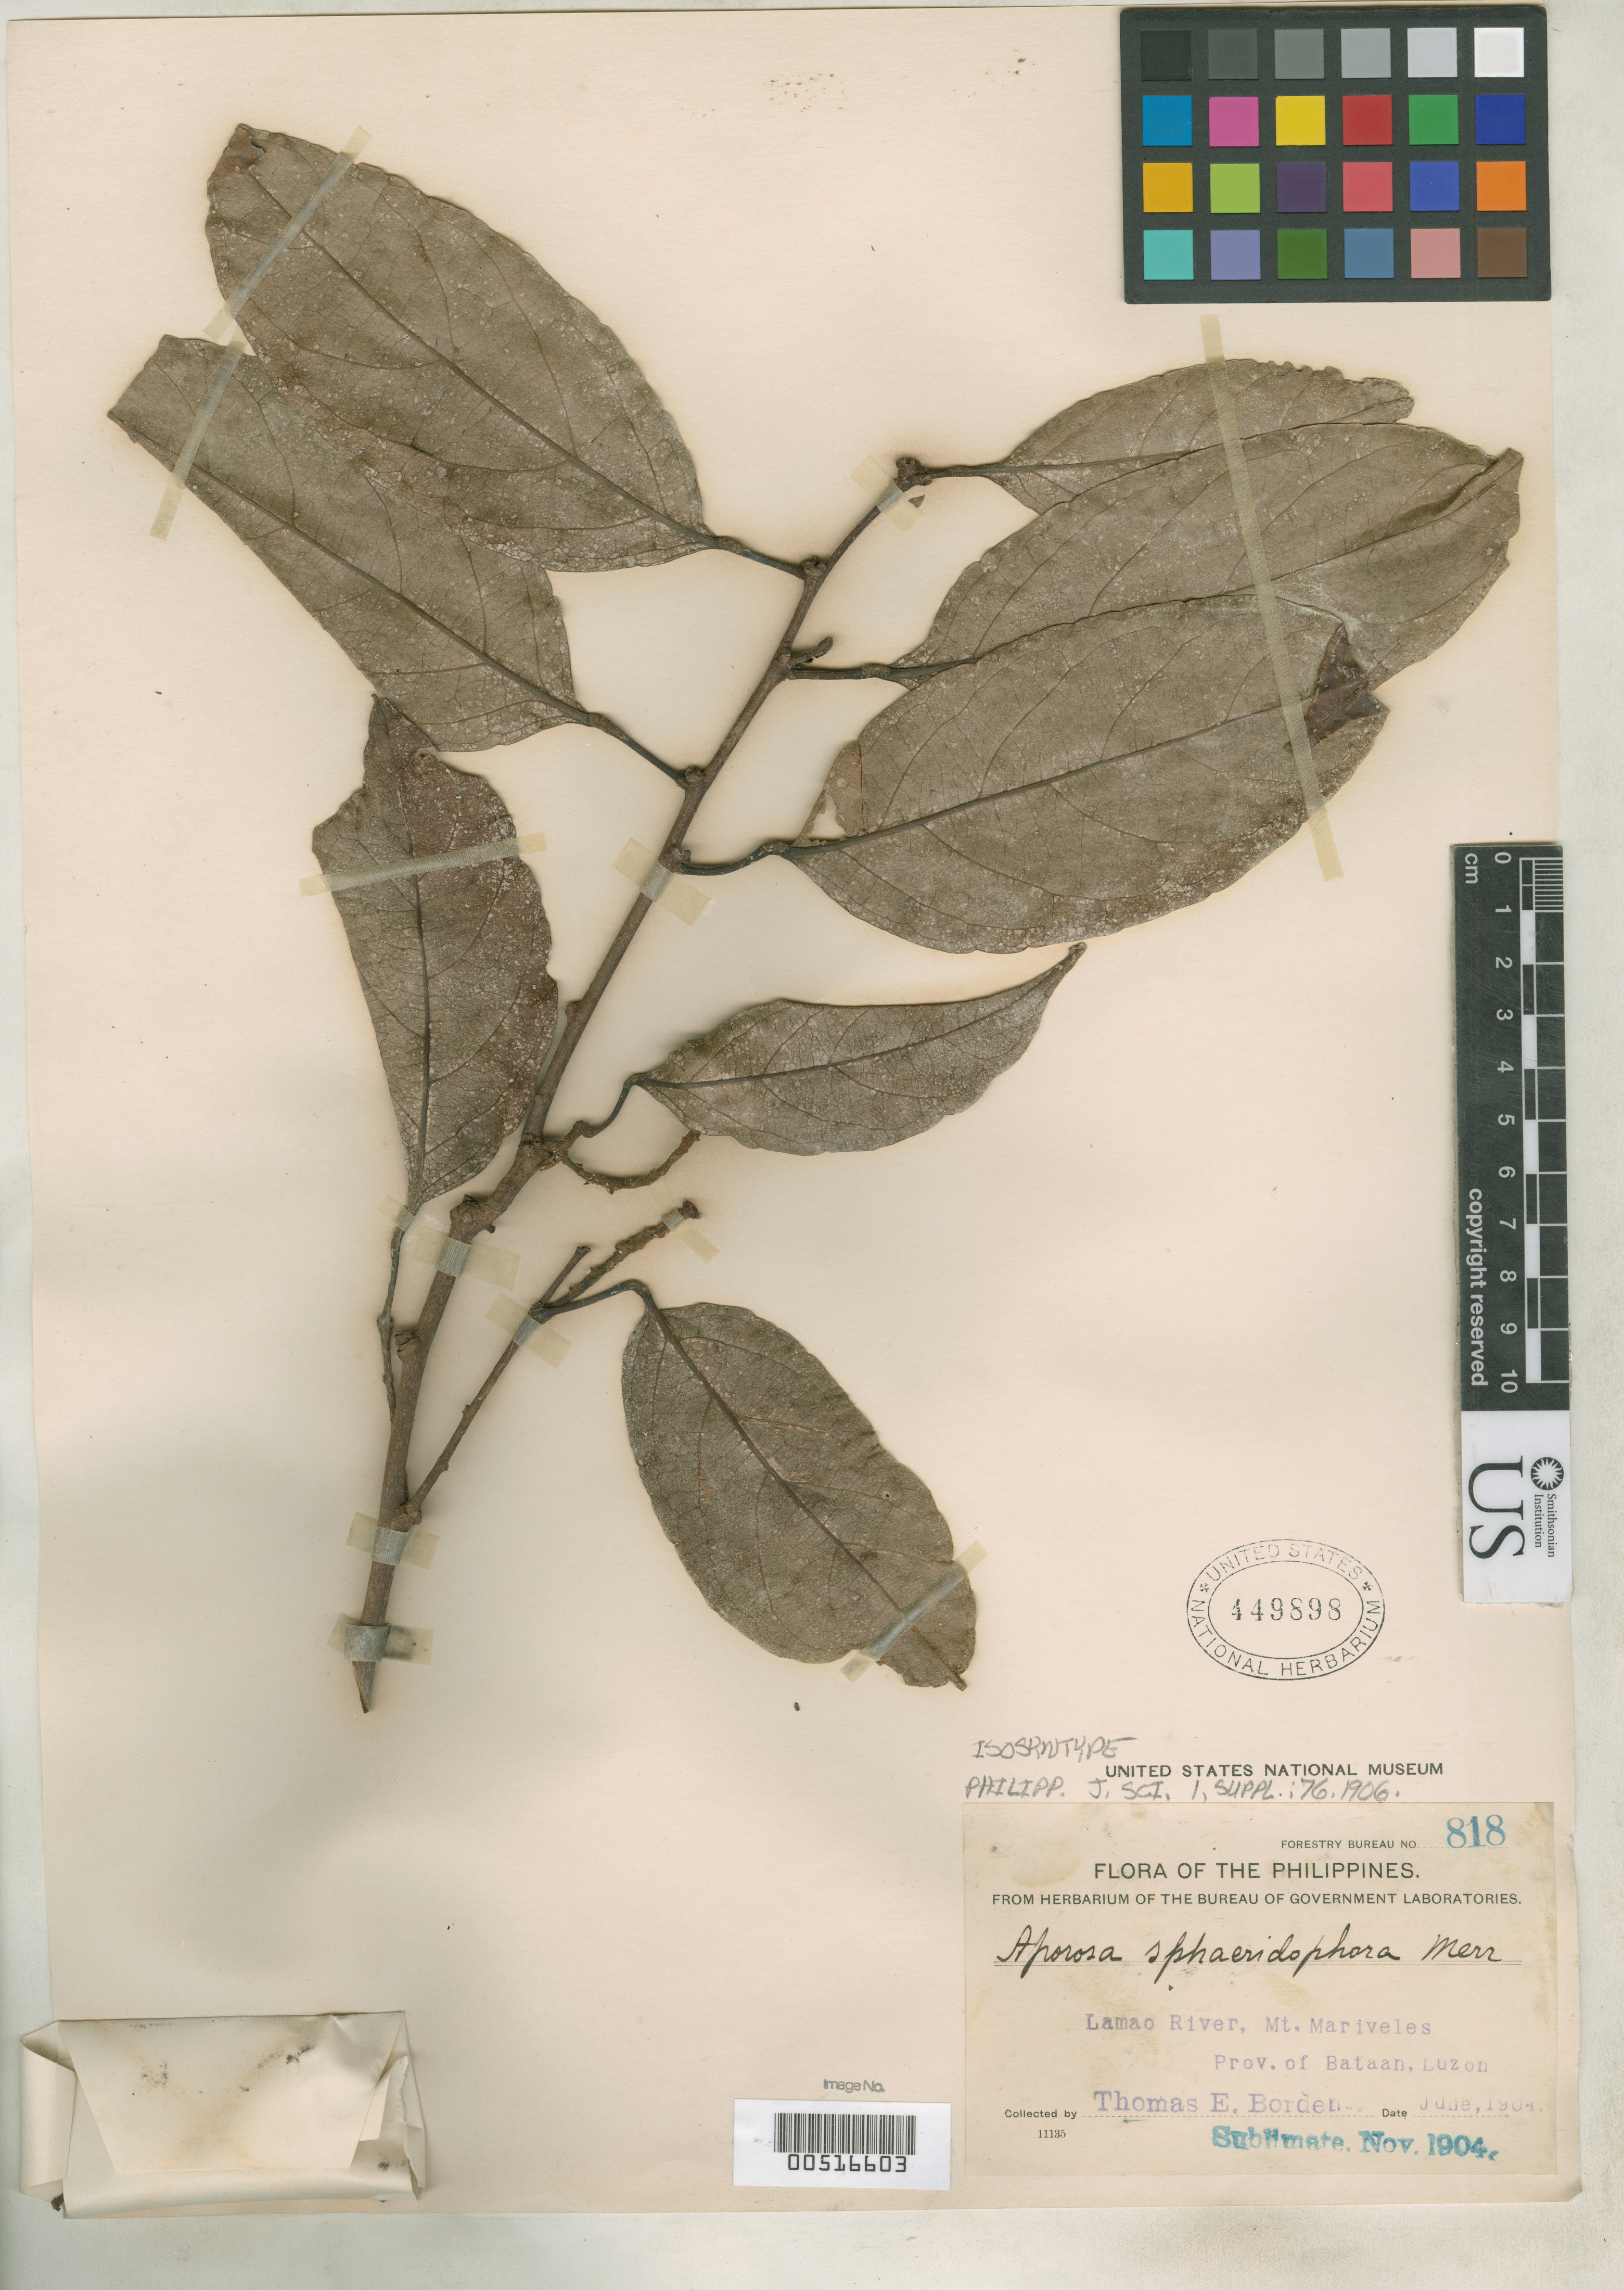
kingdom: Plantae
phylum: Tracheophyta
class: Magnoliopsida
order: Malpighiales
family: Phyllanthaceae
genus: Aporosa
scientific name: Aporosa sphaeridophora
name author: Merr.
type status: Isosyntype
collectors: T. E. Borden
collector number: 818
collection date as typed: Jun 1904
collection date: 1904-06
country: Philippines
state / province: Central Luzon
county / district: Bataan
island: Luzon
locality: Lamao River, Mt Mariveles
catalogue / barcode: US 449898